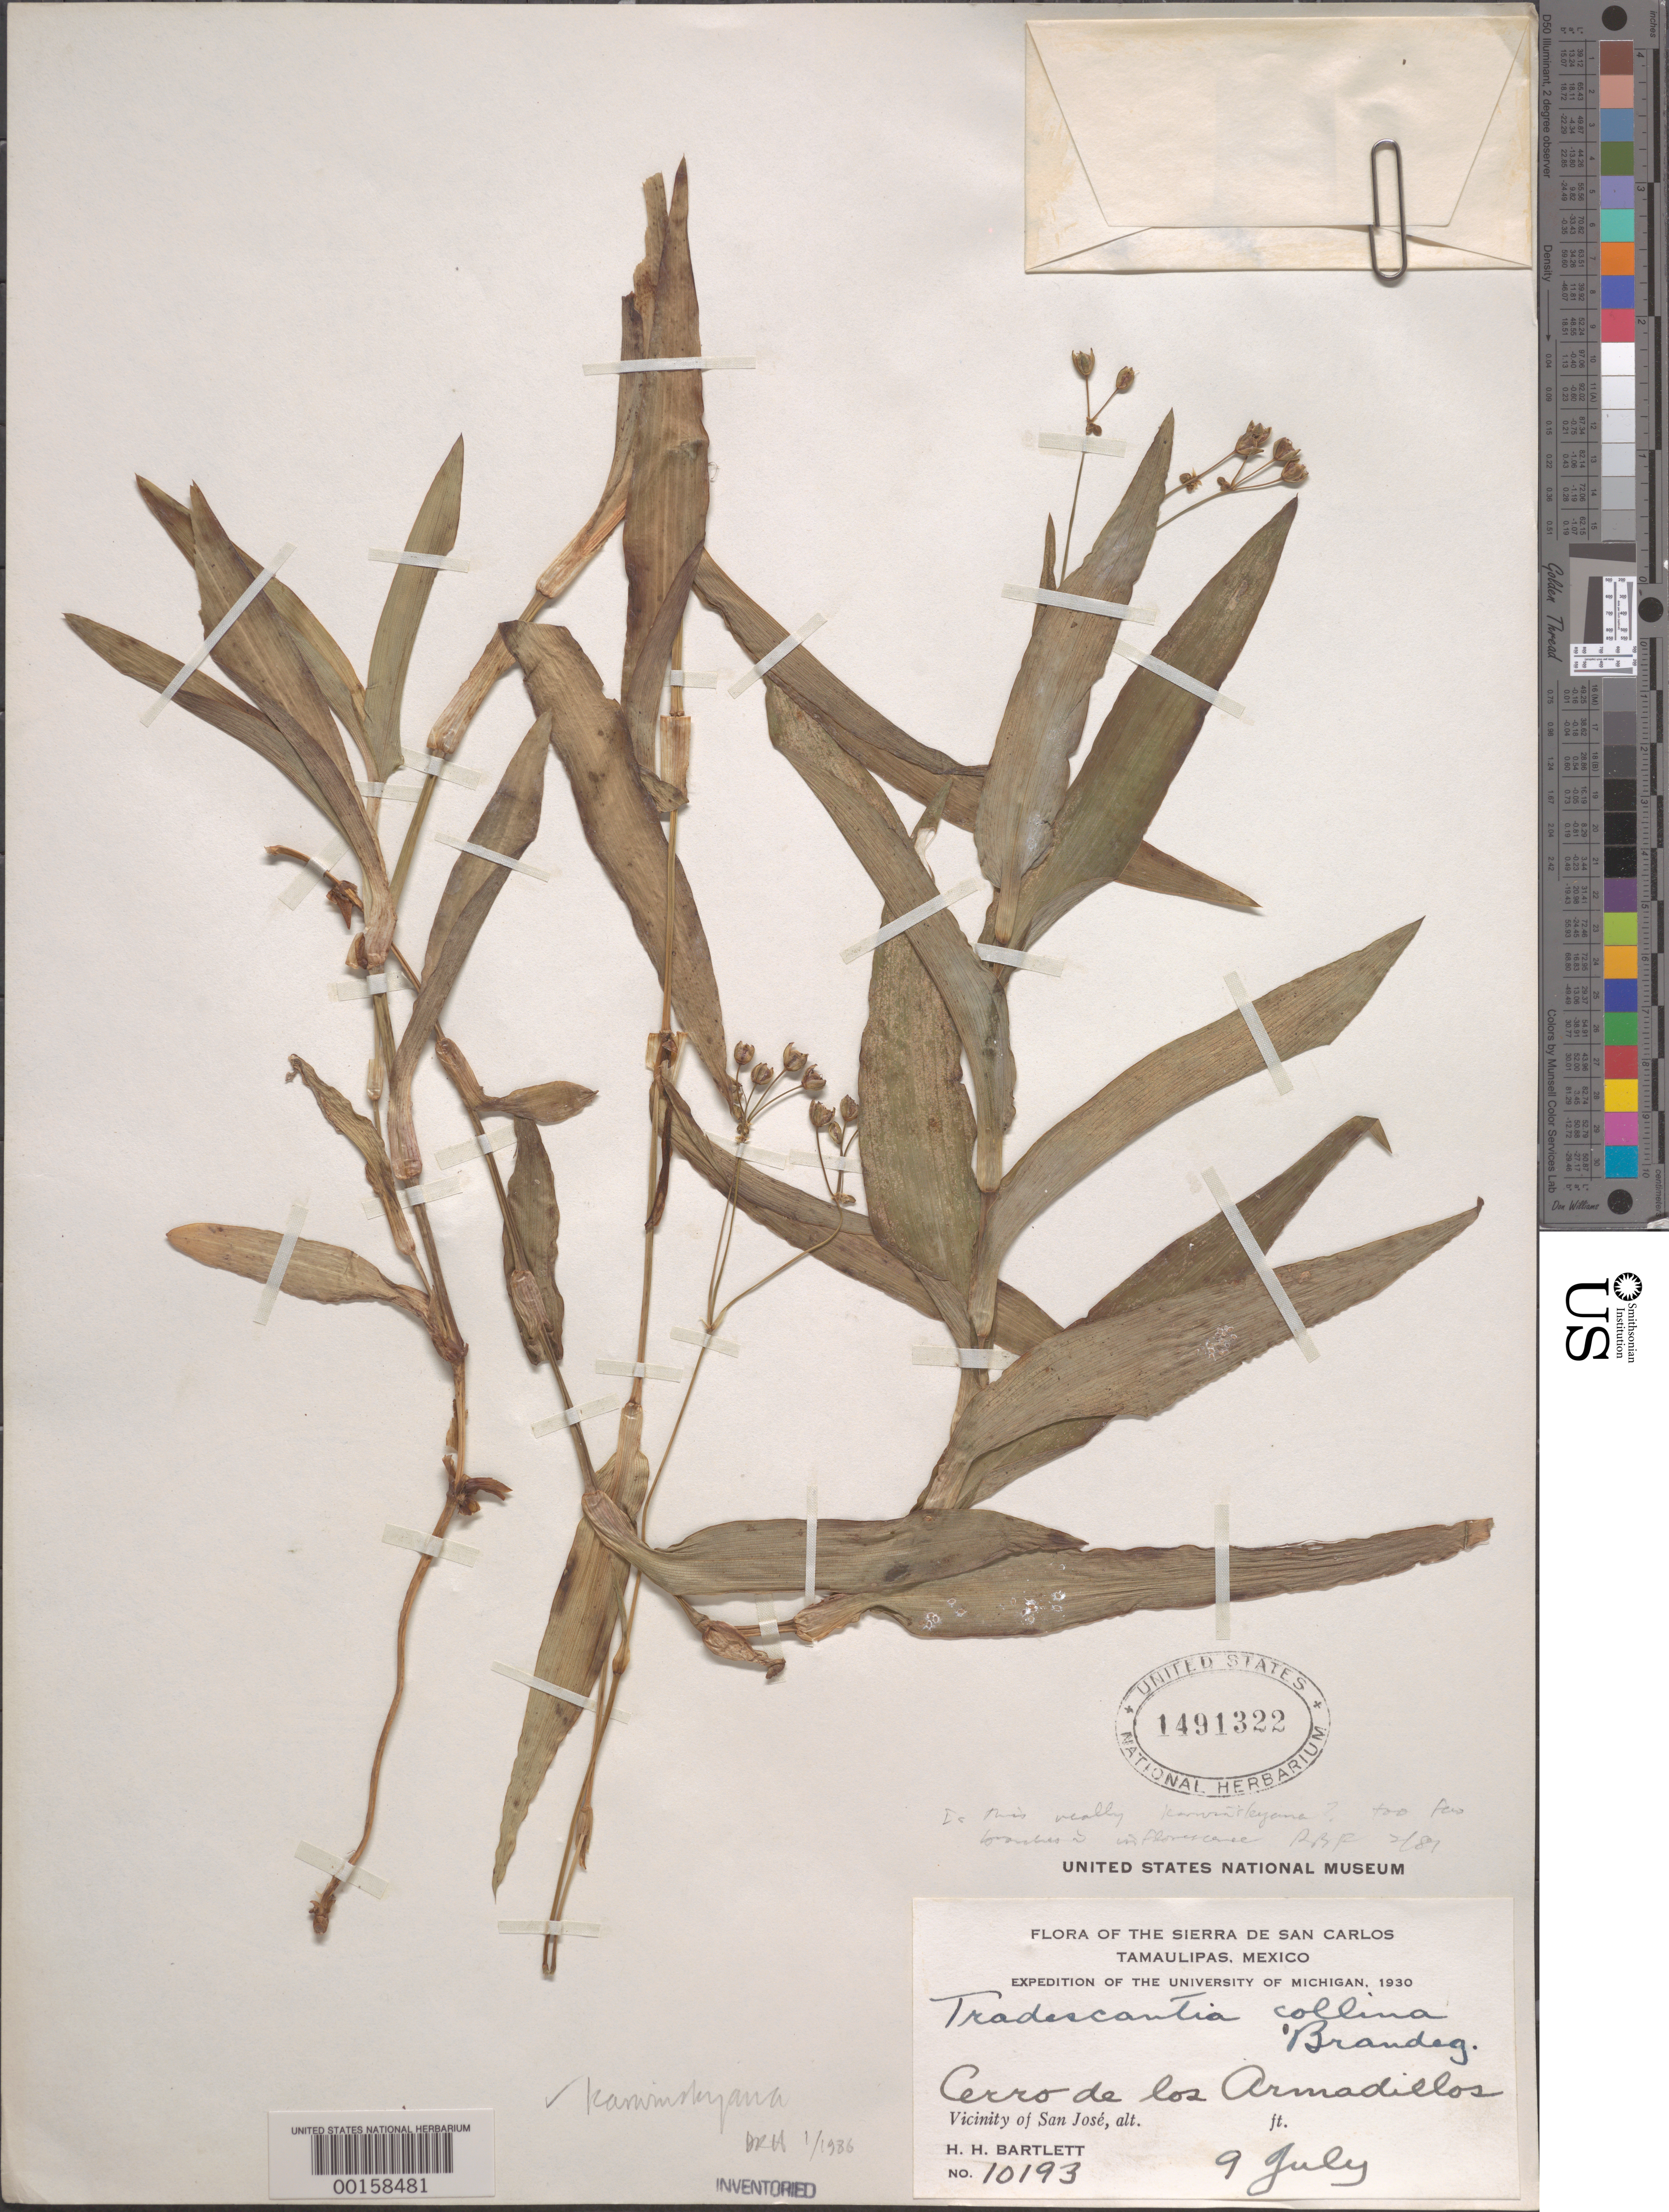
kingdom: Plantae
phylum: Tracheophyta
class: Liliopsida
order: Commelinales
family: Commelinaceae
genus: Gibasis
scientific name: Gibasis karwinskyana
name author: (Schult. & Schult. f.) Rohweder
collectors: H. H. Bartlett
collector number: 10193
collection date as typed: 09 Jul 1930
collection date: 1930-07-09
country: Mexico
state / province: Tamaulipas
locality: Cerro de los armadillos, near San Jose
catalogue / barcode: US 1491322